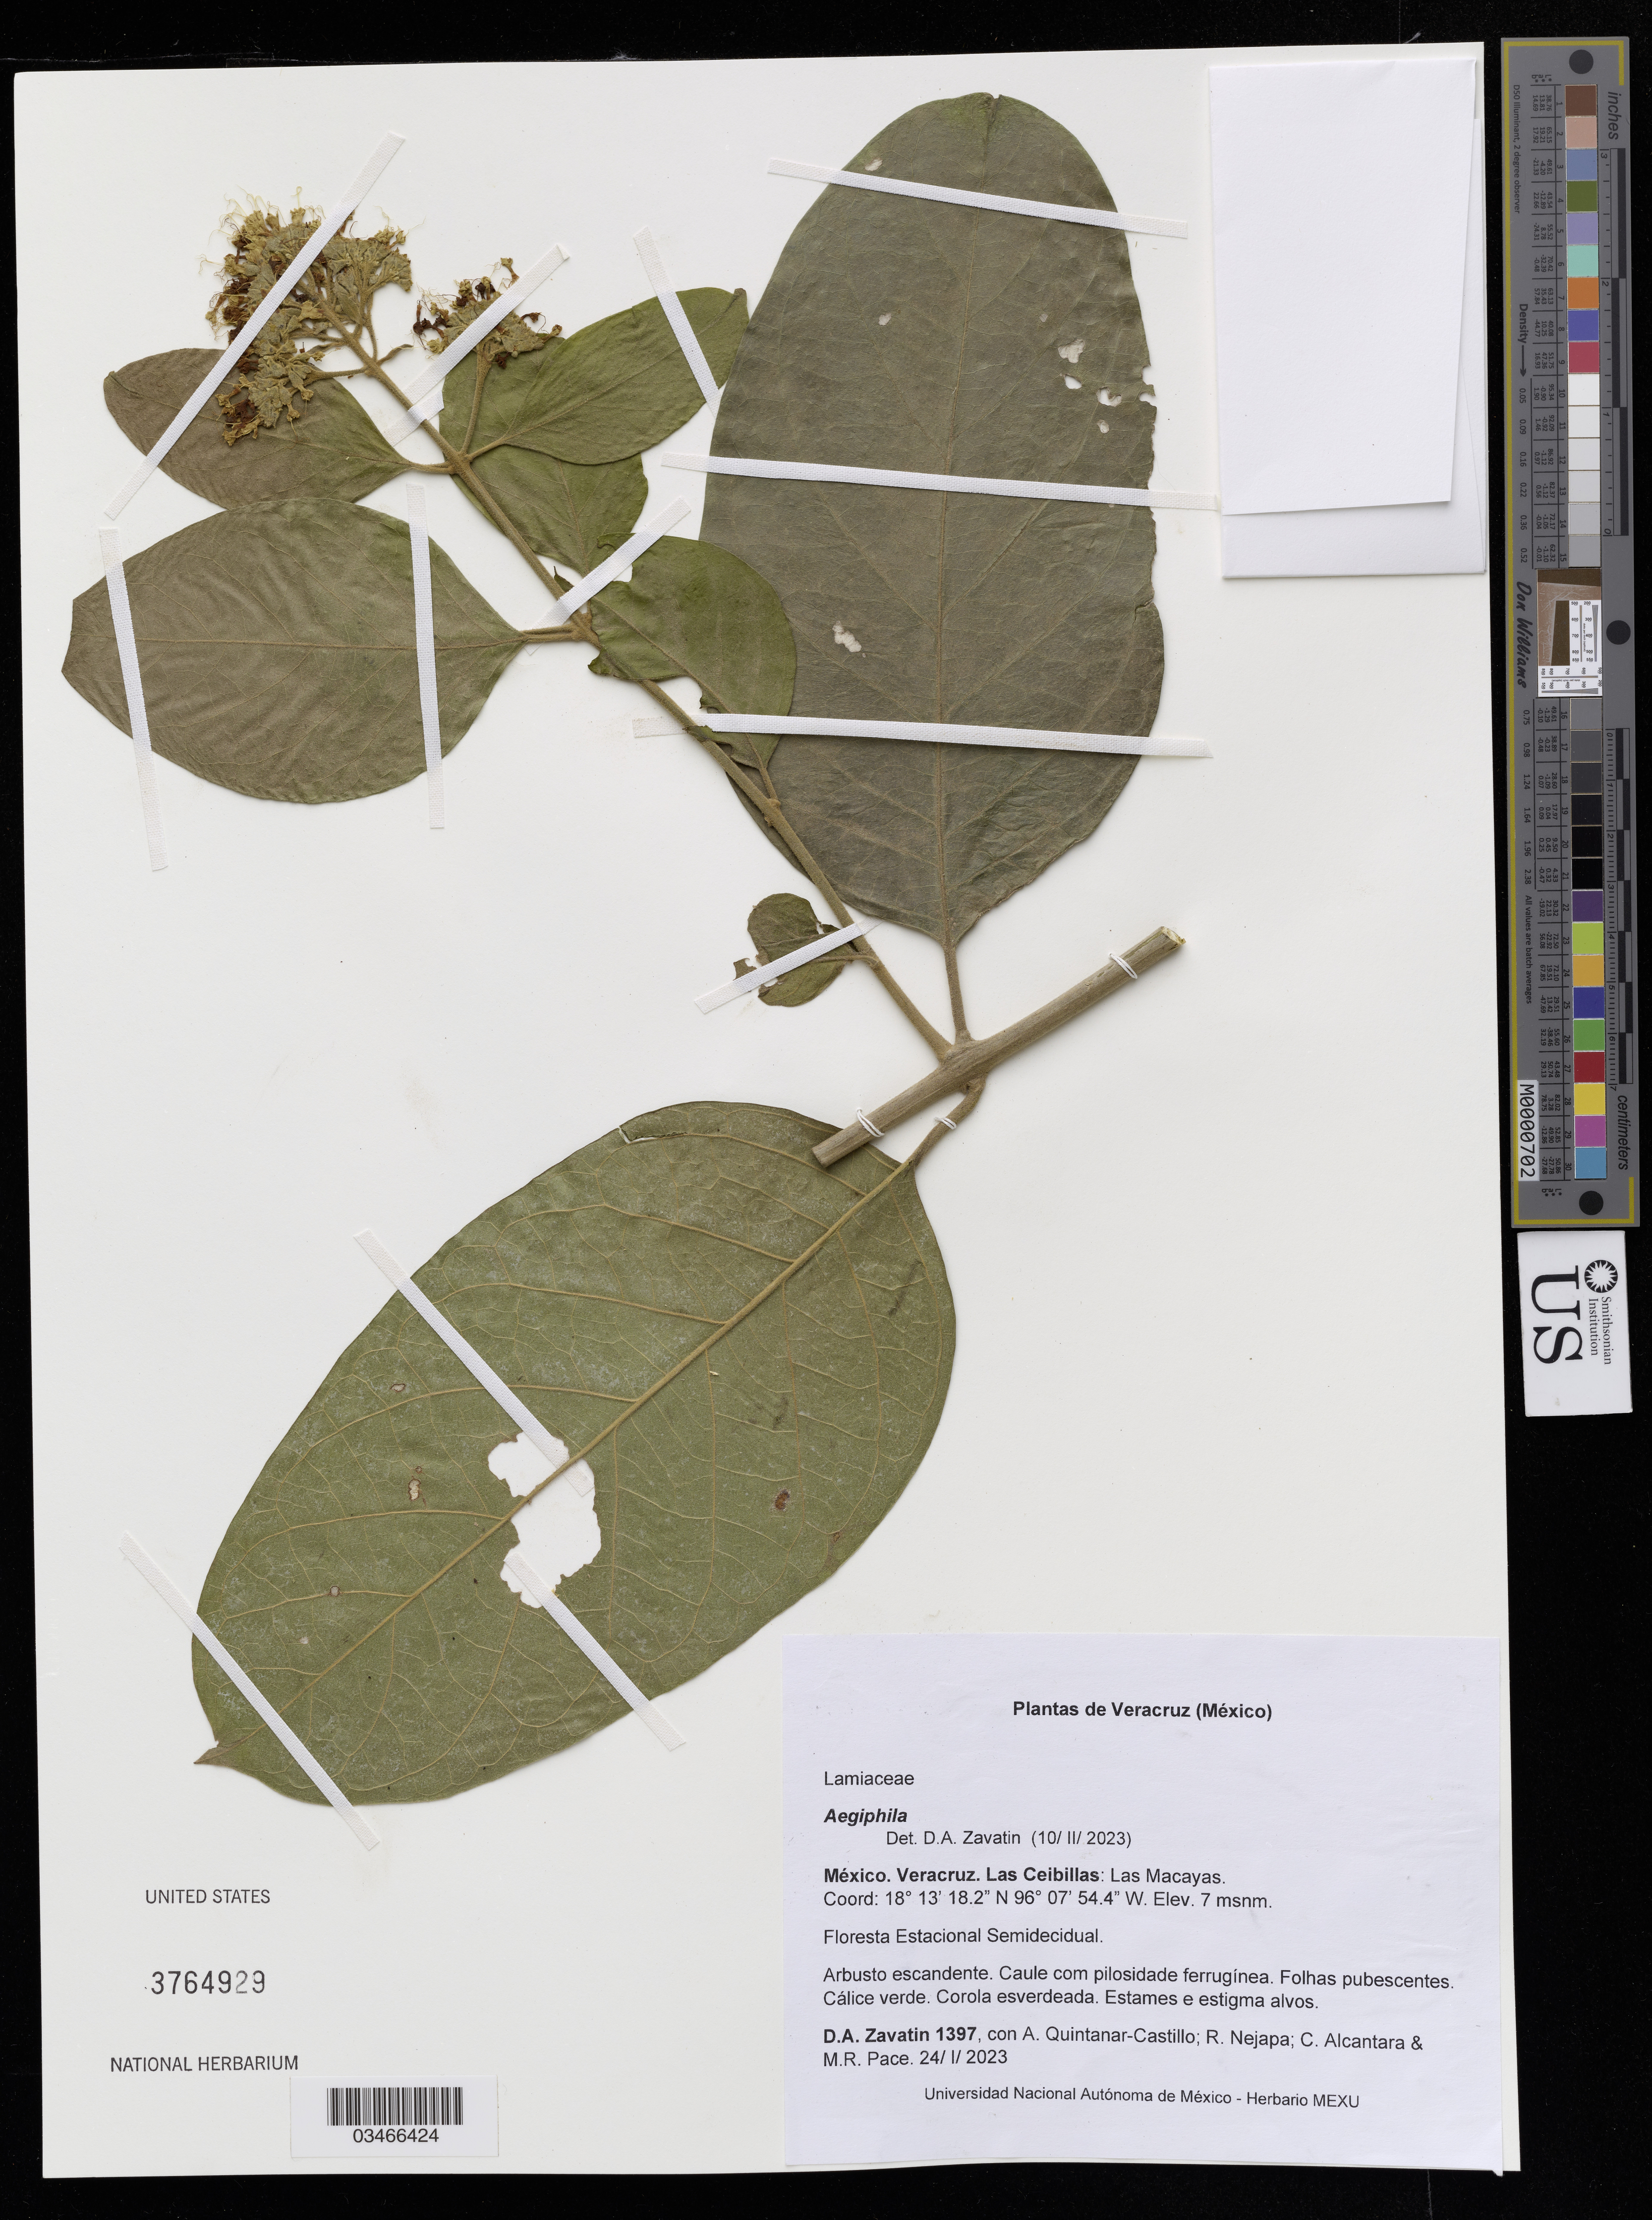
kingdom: Plantae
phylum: Tracheophyta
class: Magnoliopsida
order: Lamiales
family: Lamiaceae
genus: Aegiphila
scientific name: Aegiphila sp.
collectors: D. Zavatin, R. Nejapa & C. Alcantara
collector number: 1397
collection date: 2023-01-24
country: Mexico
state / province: Veracruz Llave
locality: Las Ceibillas: Las Macayas.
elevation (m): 7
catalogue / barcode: US 3764929